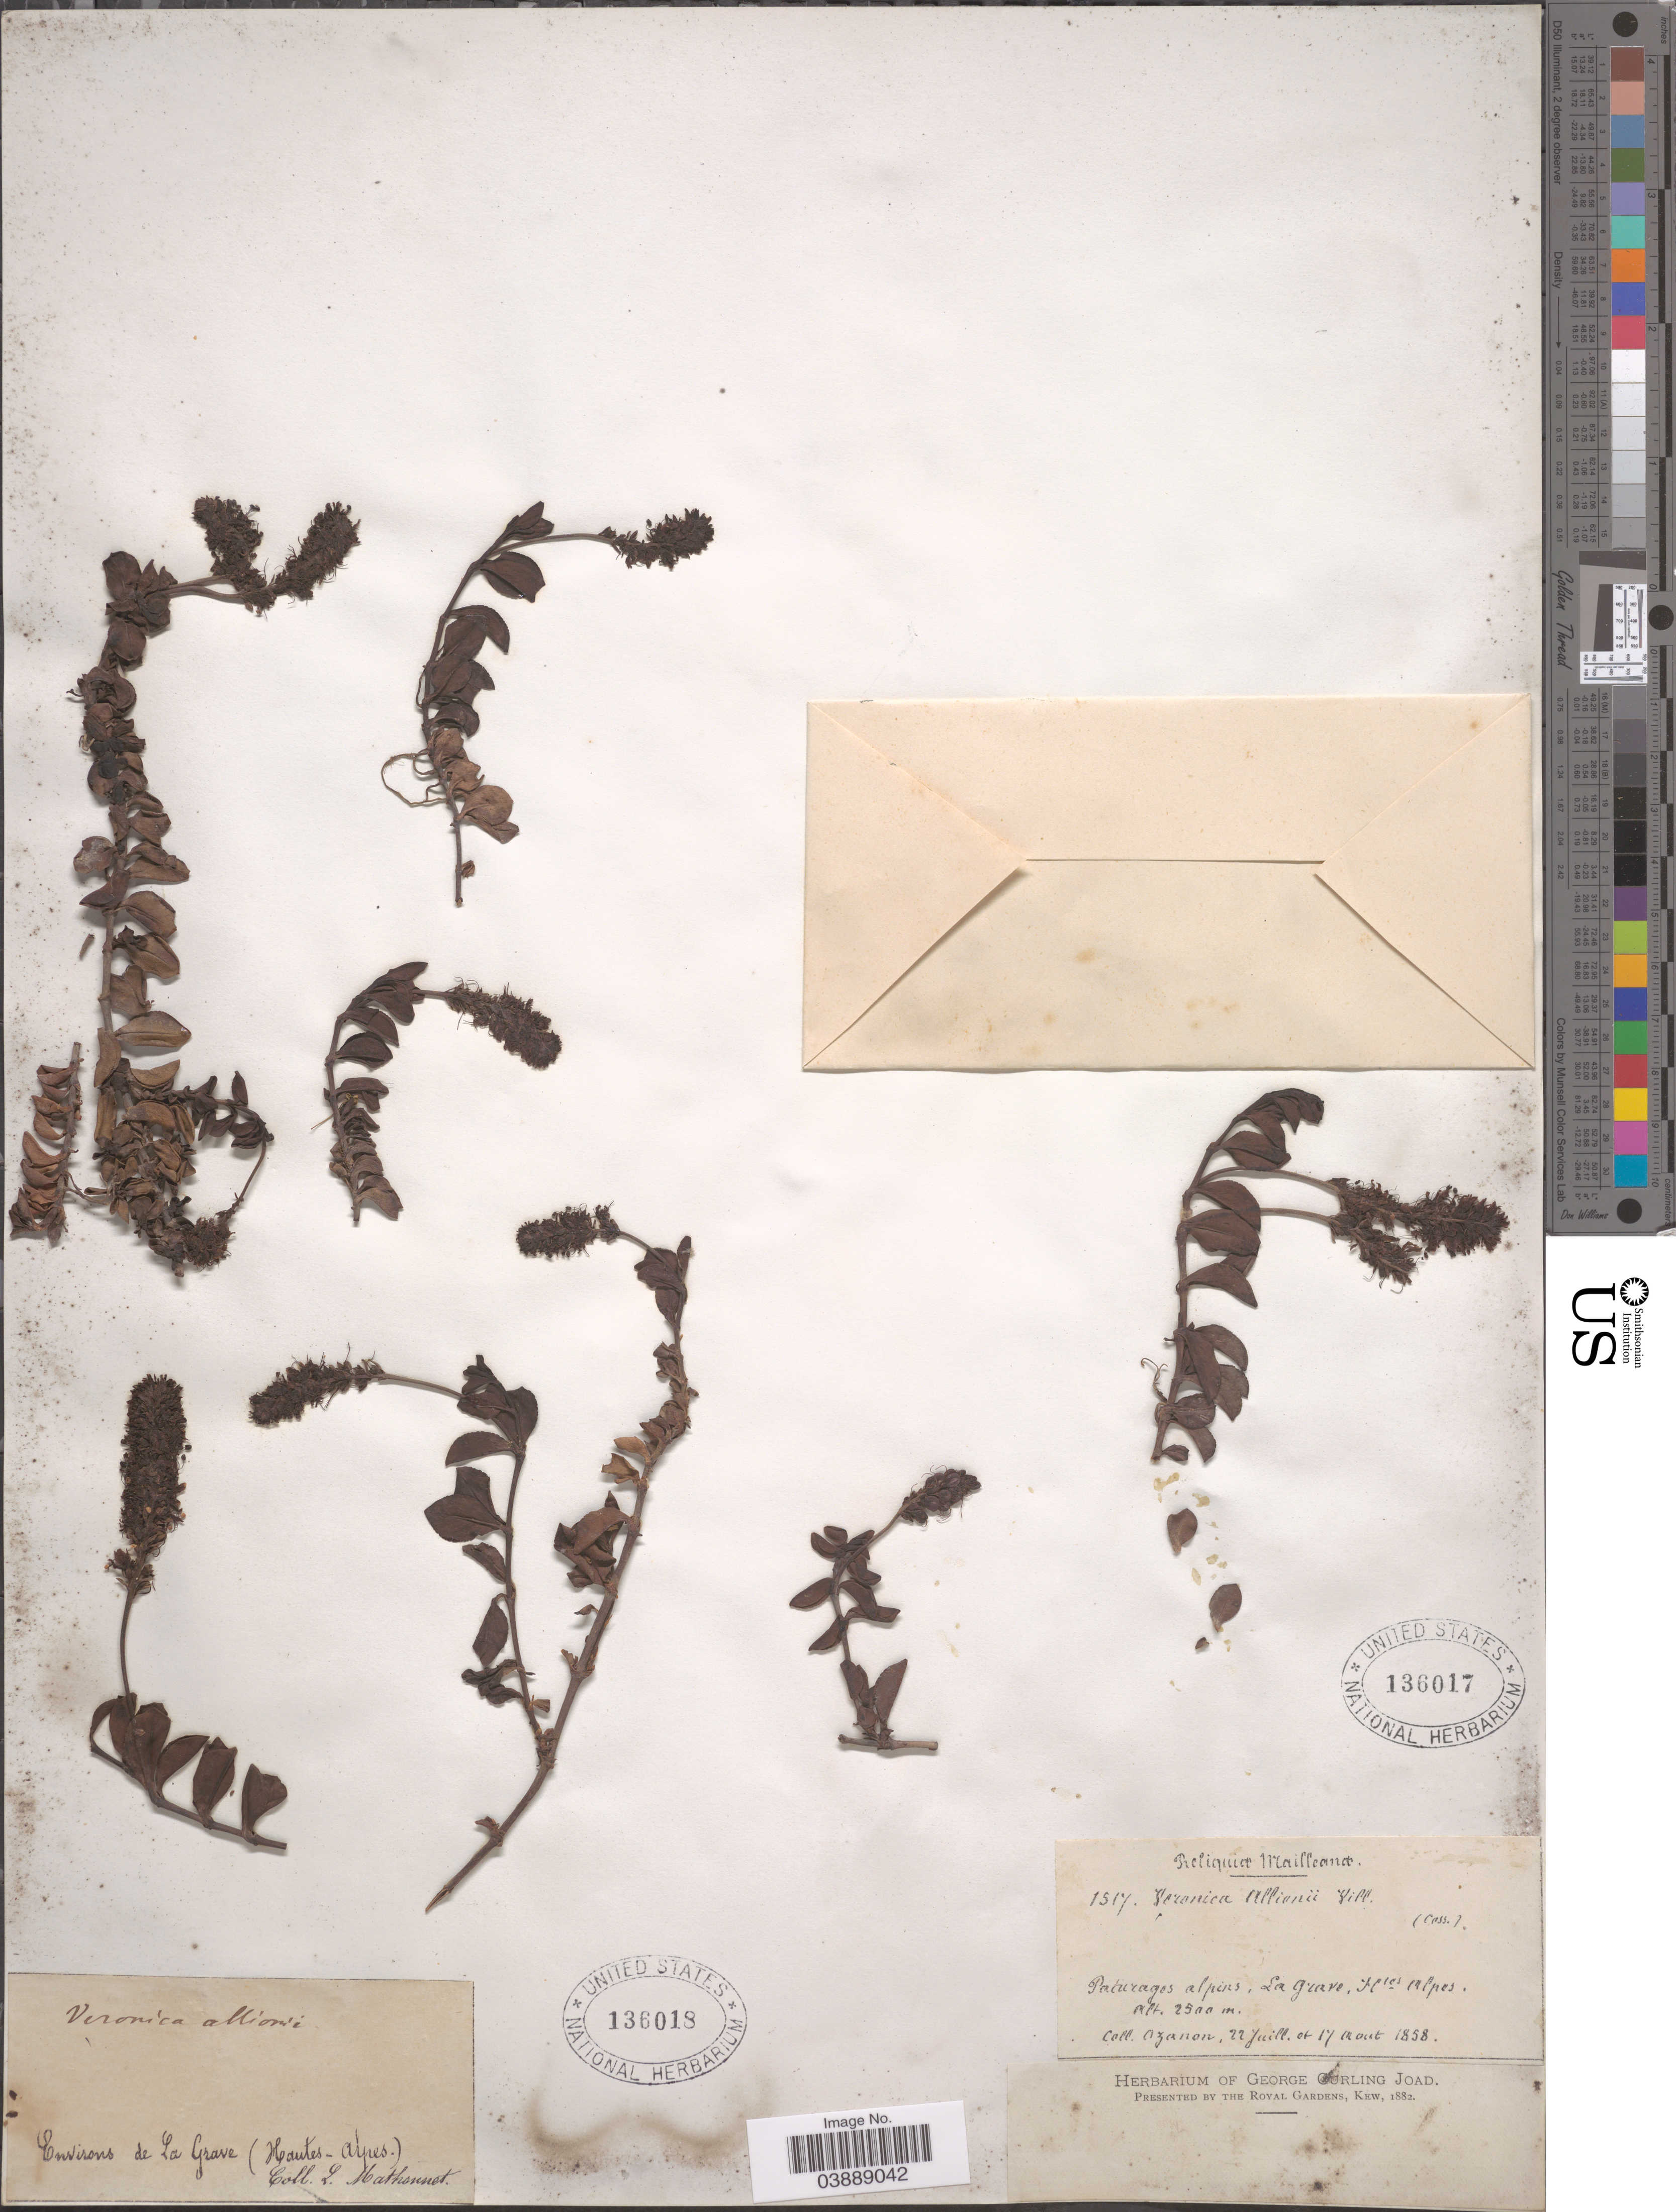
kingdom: Plantae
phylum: Tracheophyta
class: Magnoliopsida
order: Lamiales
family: Plantaginaceae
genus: Veronica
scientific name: Veronica allionii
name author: Vill.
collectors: L. Mathonnet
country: France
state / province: Provence-Alpes-Côte d'Azur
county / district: Hautes-Alpes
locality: Environs de La Grave (Hautes-Alpes).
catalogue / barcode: US 136018